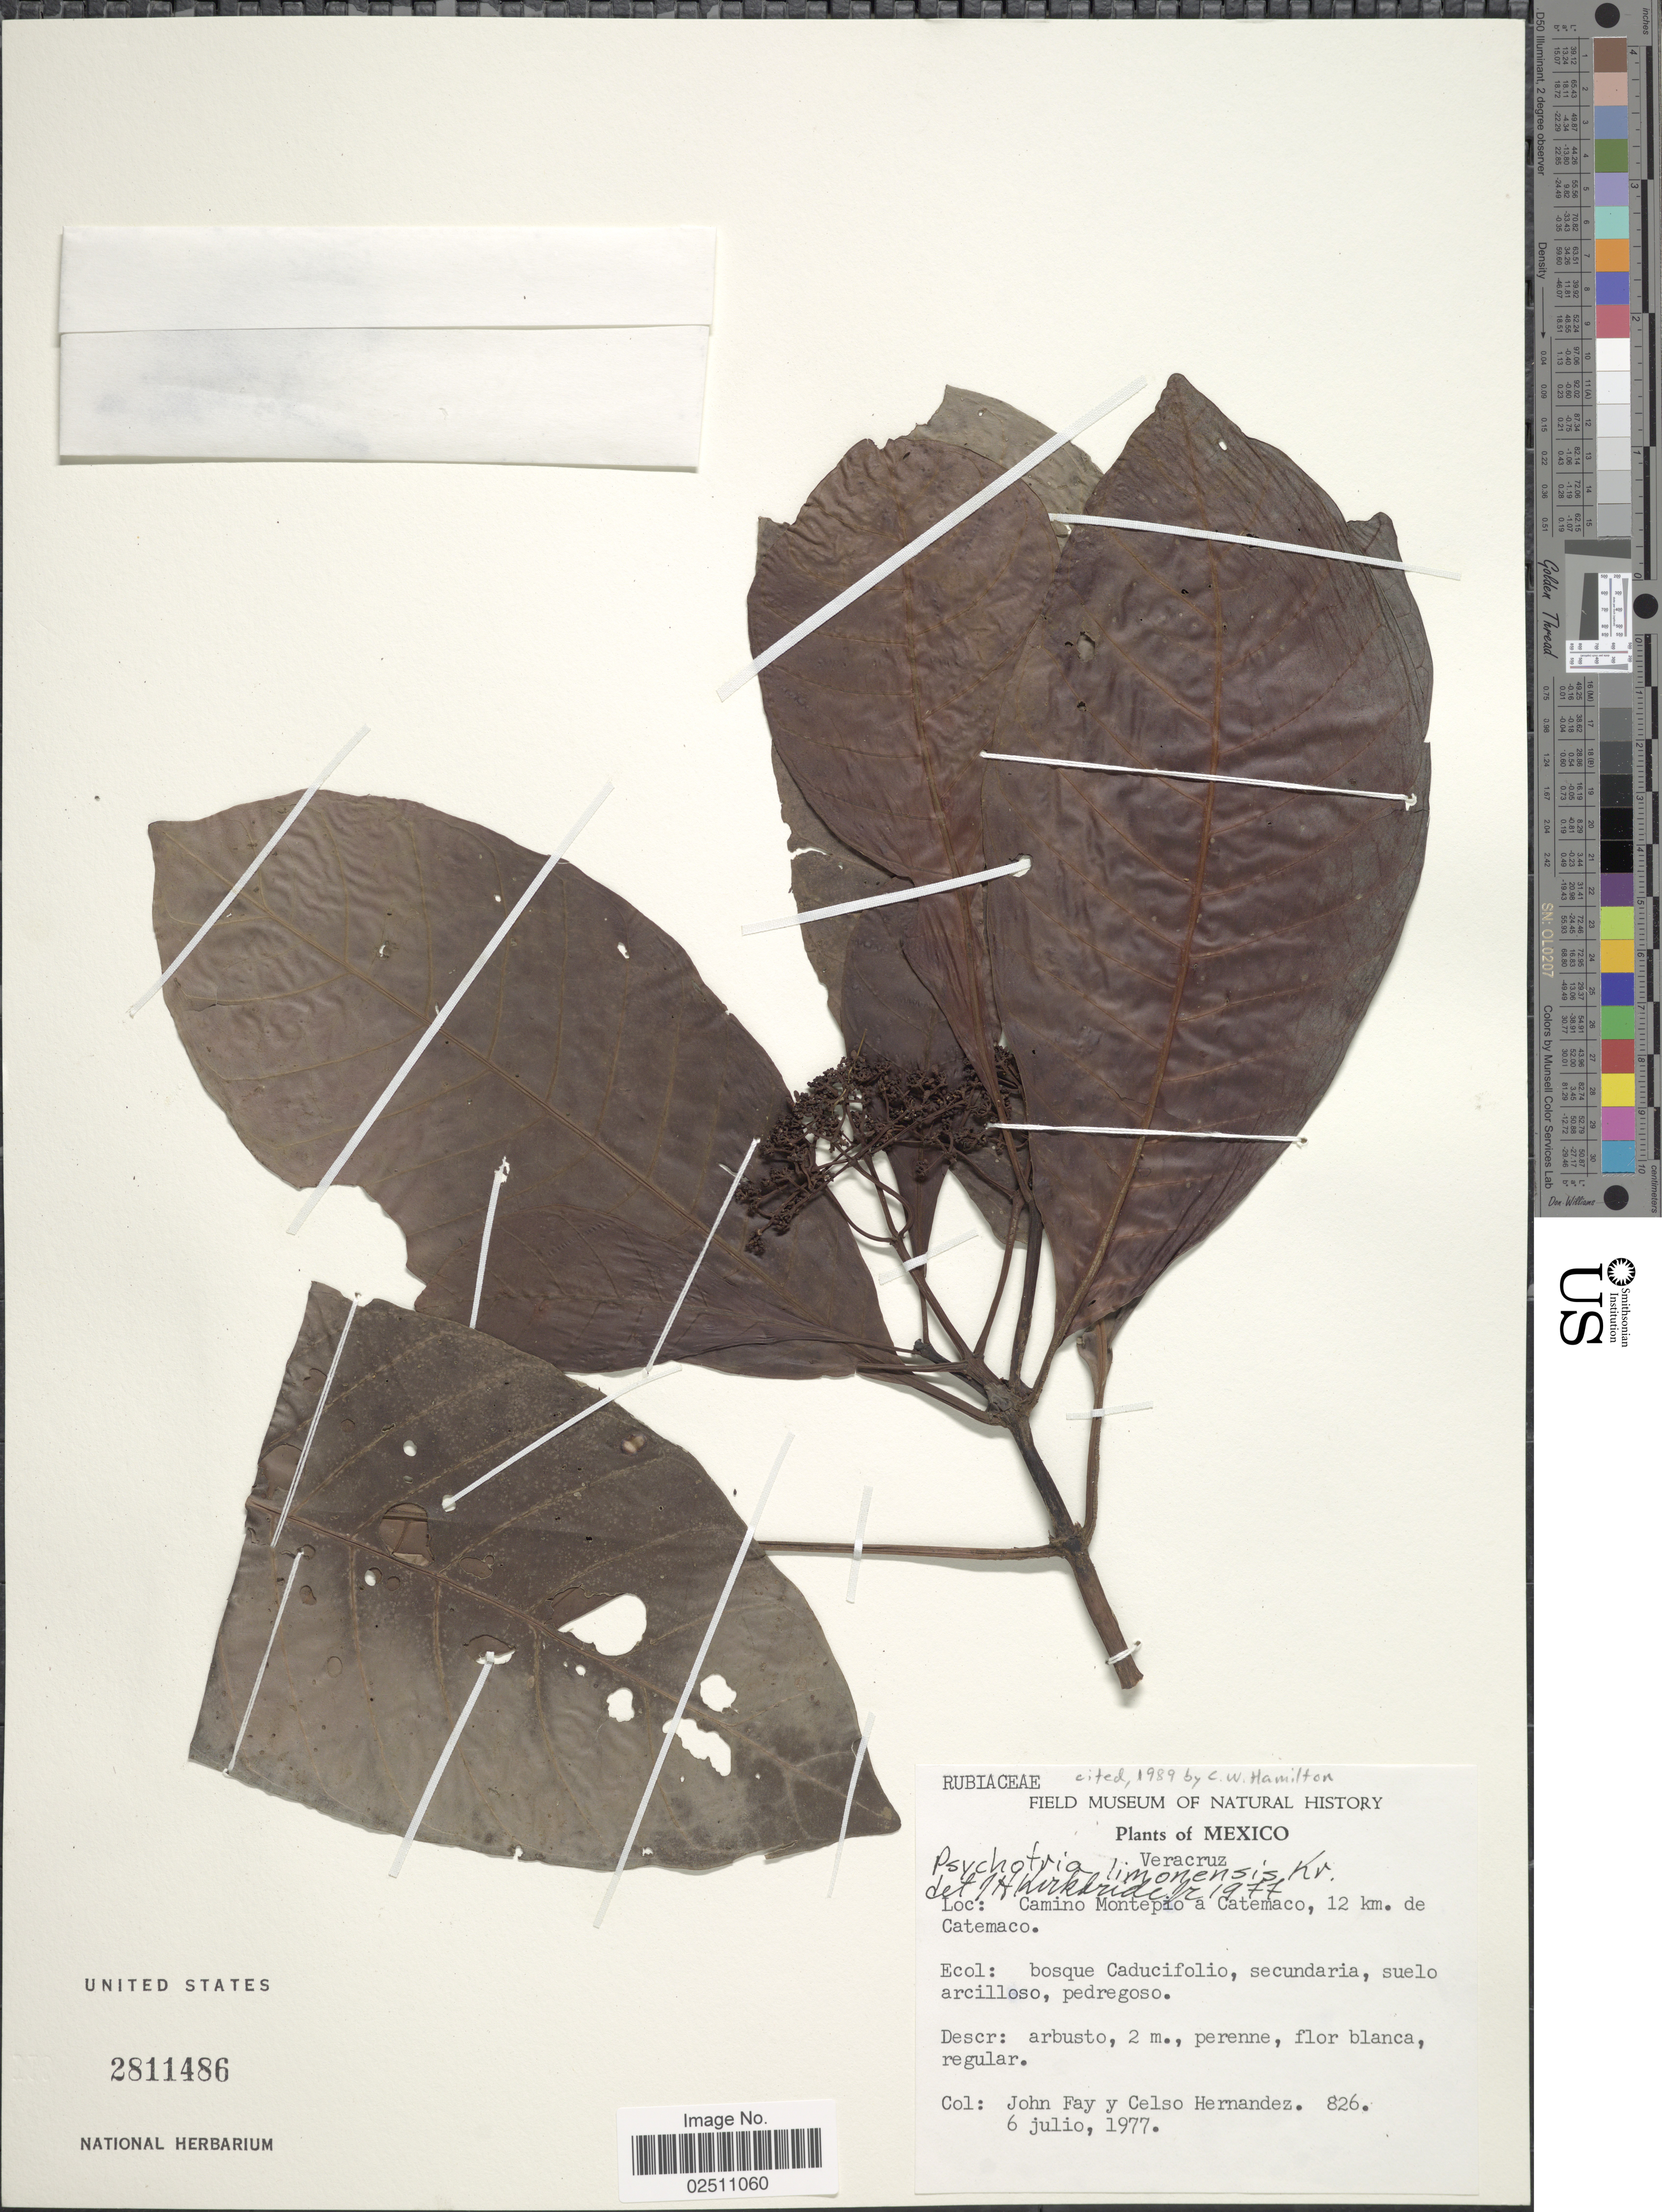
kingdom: Plantae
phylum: Tracheophyta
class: Magnoliopsida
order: Gentianales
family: Rubiaceae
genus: Psychotria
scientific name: Psychotria limonensis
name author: K. Krause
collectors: J. Fay & C. Hernandez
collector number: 826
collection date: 1977-07-06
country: Mexico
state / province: Veracruz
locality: Veracruz, Camino Montepio a Catemaco, 12 km. de Catemaco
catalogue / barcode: US 2811486